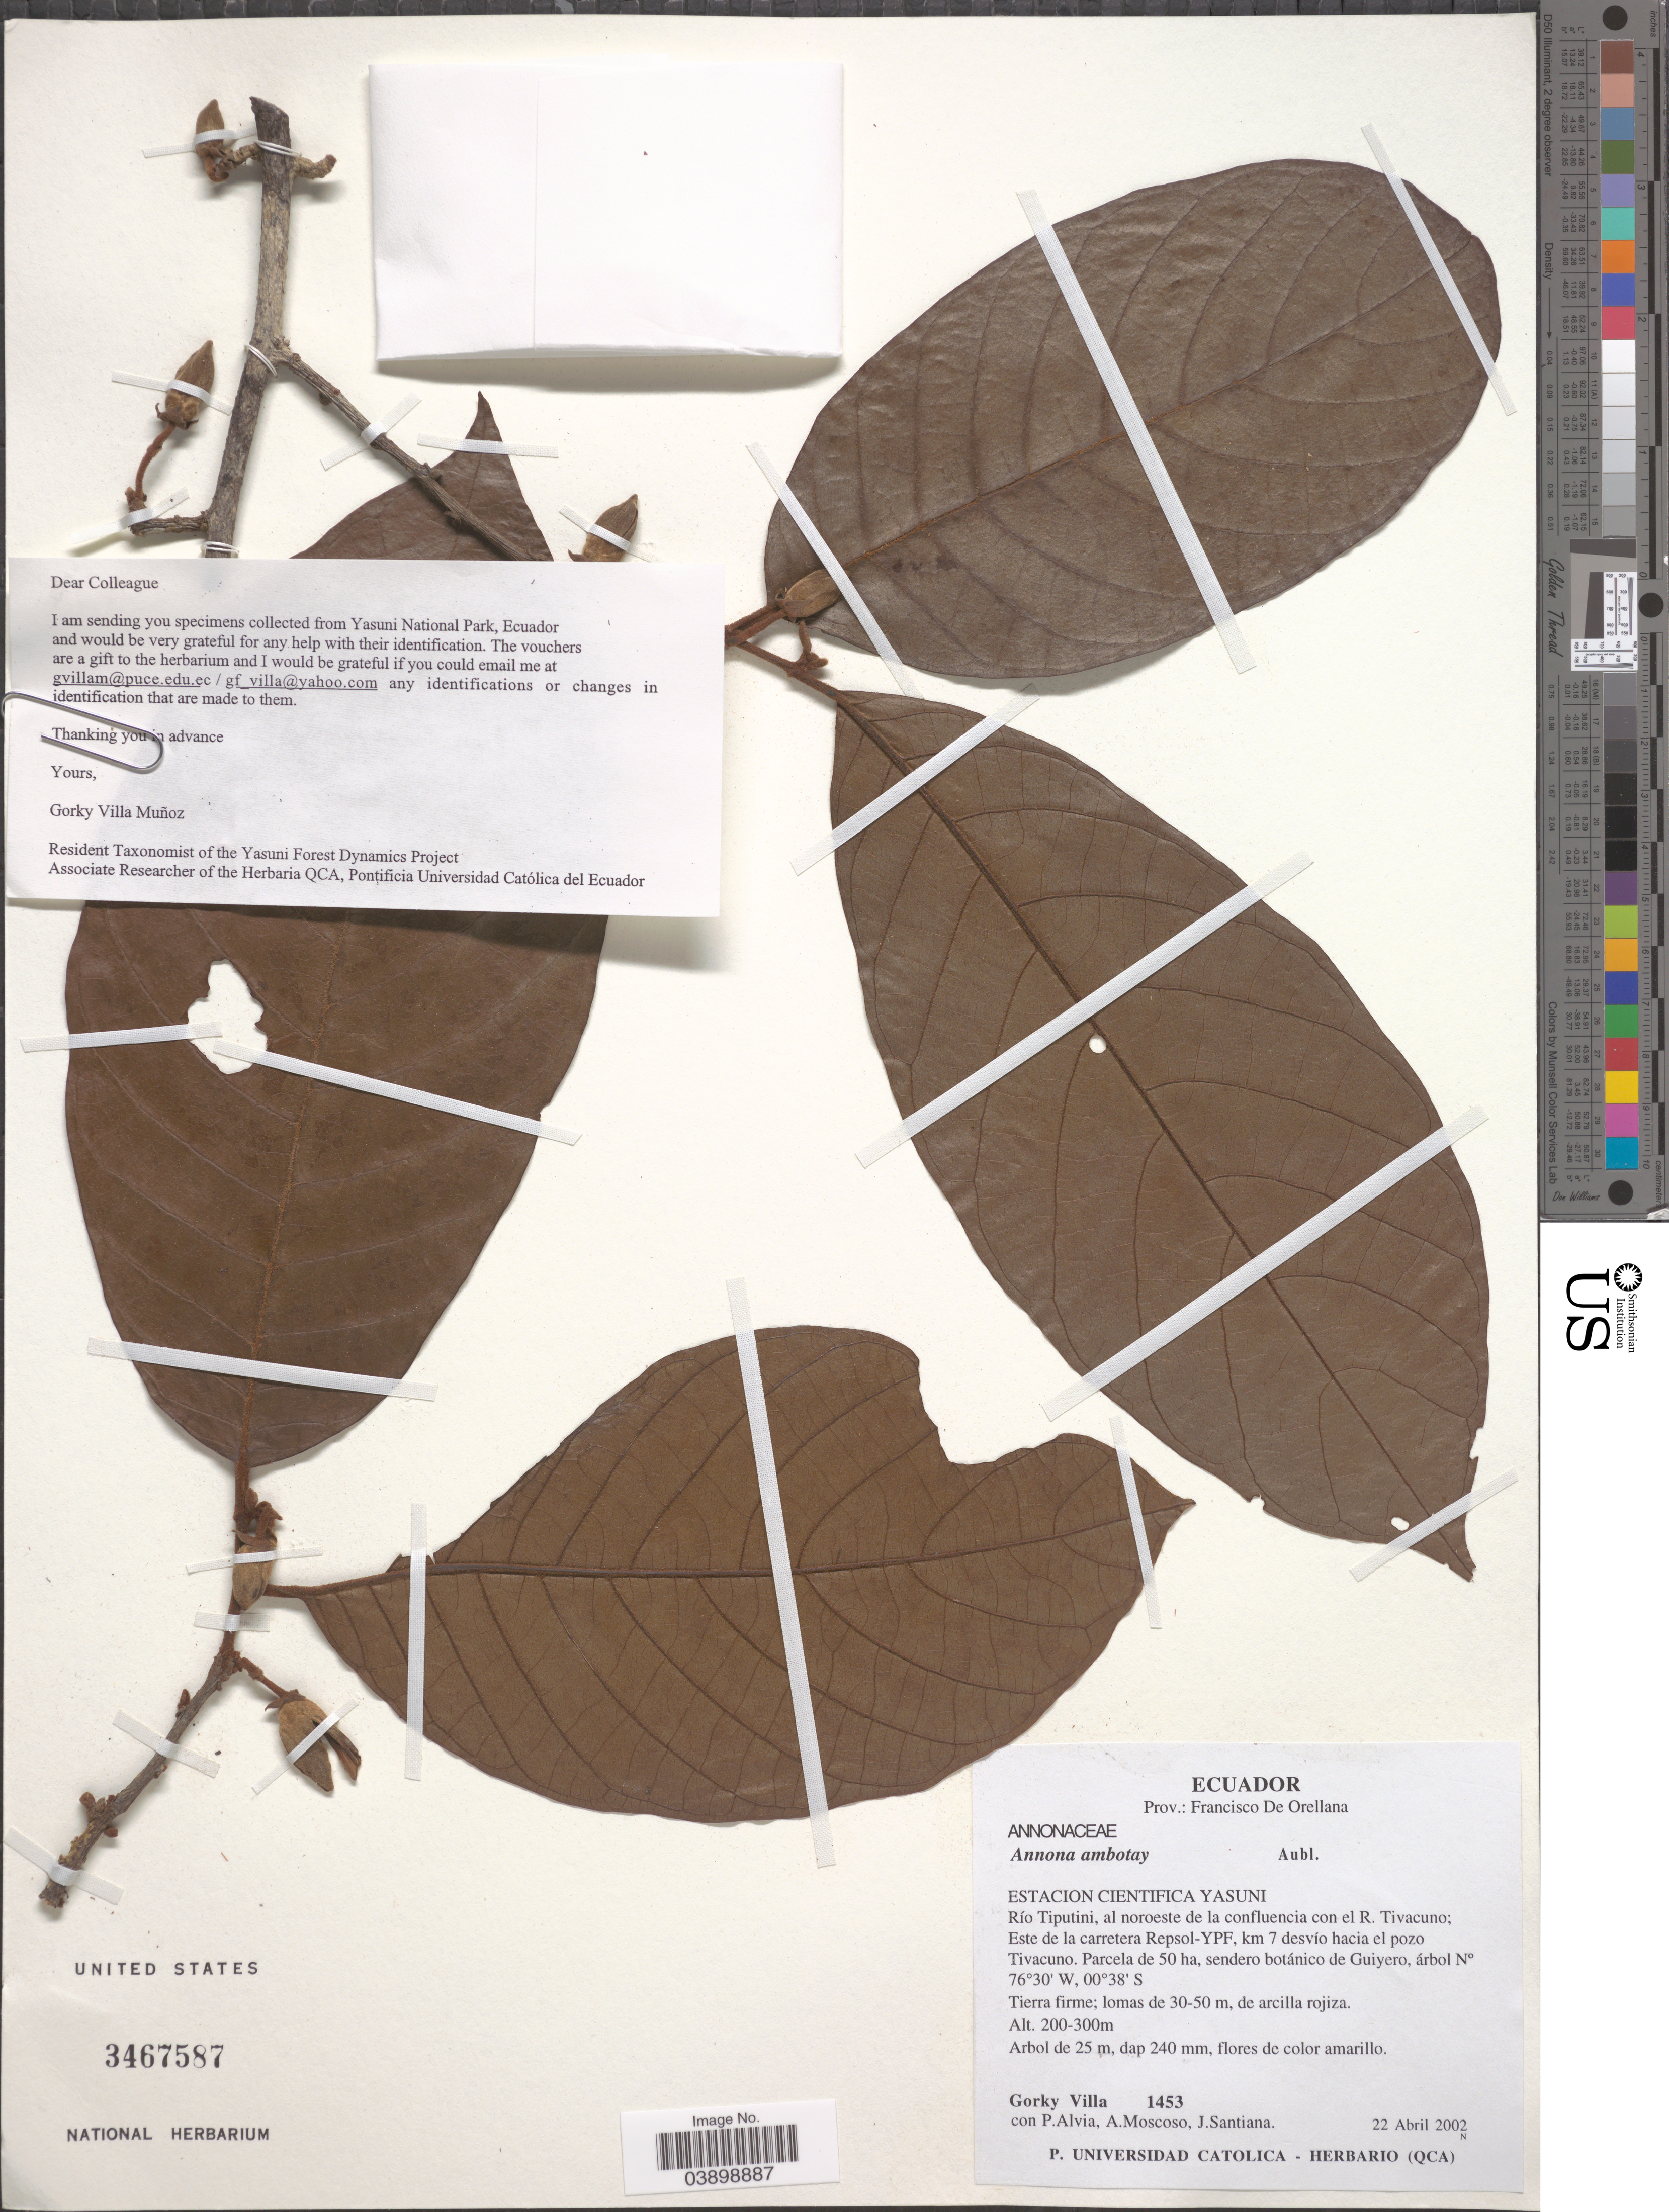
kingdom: Plantae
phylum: Tracheophyta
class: Magnoliopsida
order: Magnoliales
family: Annonaceae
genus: Annona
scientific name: Annona ambotay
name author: Aubl.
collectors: G. Villa, P. Alvia & J. Santiana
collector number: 1453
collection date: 2002-04-22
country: Ecuador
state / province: Orellana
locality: Prov.: Francisco De Orellana. Estacion Cientifica Yasuni. Río Tiputini, al noroeste de la confluencia con el R. Tivacuno; Este de la carretera Repsol-YPF, km 7 desvío hacia el pozo Tivacuno. Parcela de 50 ha, sendero botánico de Guiyero.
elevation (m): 200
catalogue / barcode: US 3467587